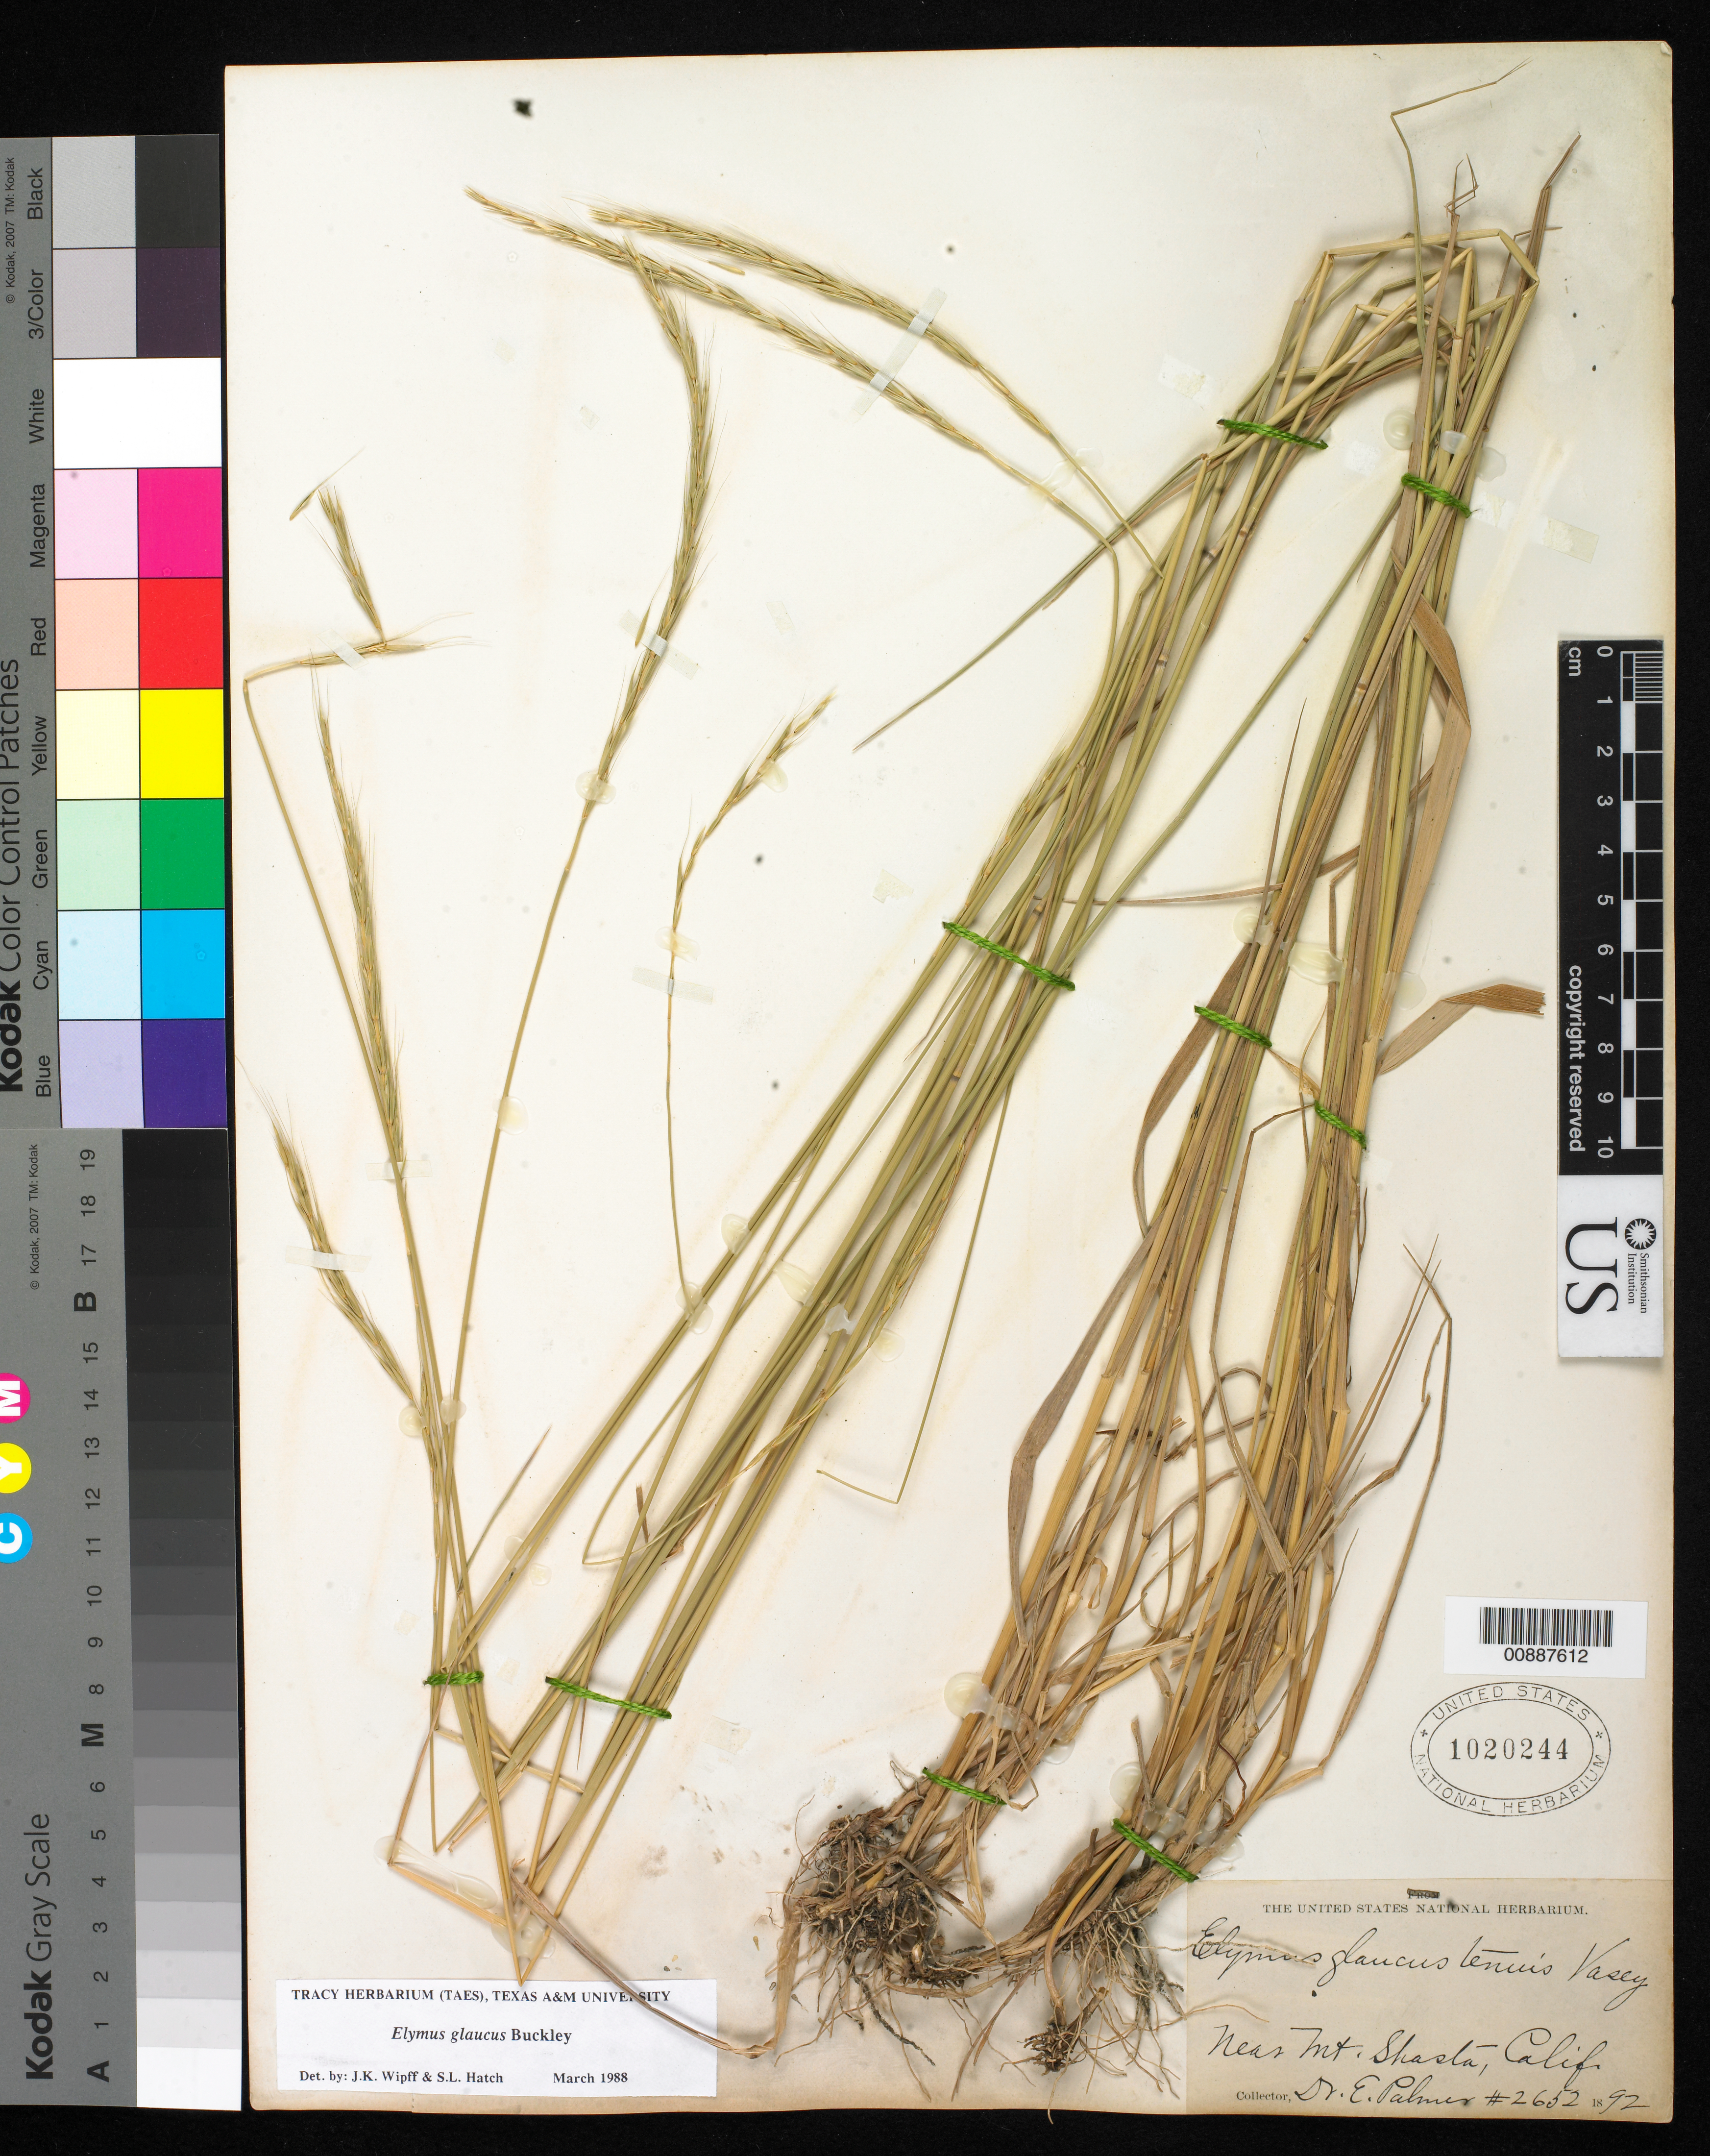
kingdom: Plantae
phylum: Tracheophyta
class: Liliopsida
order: Poales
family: Poaceae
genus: Elymus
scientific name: Elymus glaucus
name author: Buckley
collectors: E. Palmer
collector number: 2652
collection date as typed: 1892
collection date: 1892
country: United States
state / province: California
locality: Near Mt. Shasta, California.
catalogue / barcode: US 1020244